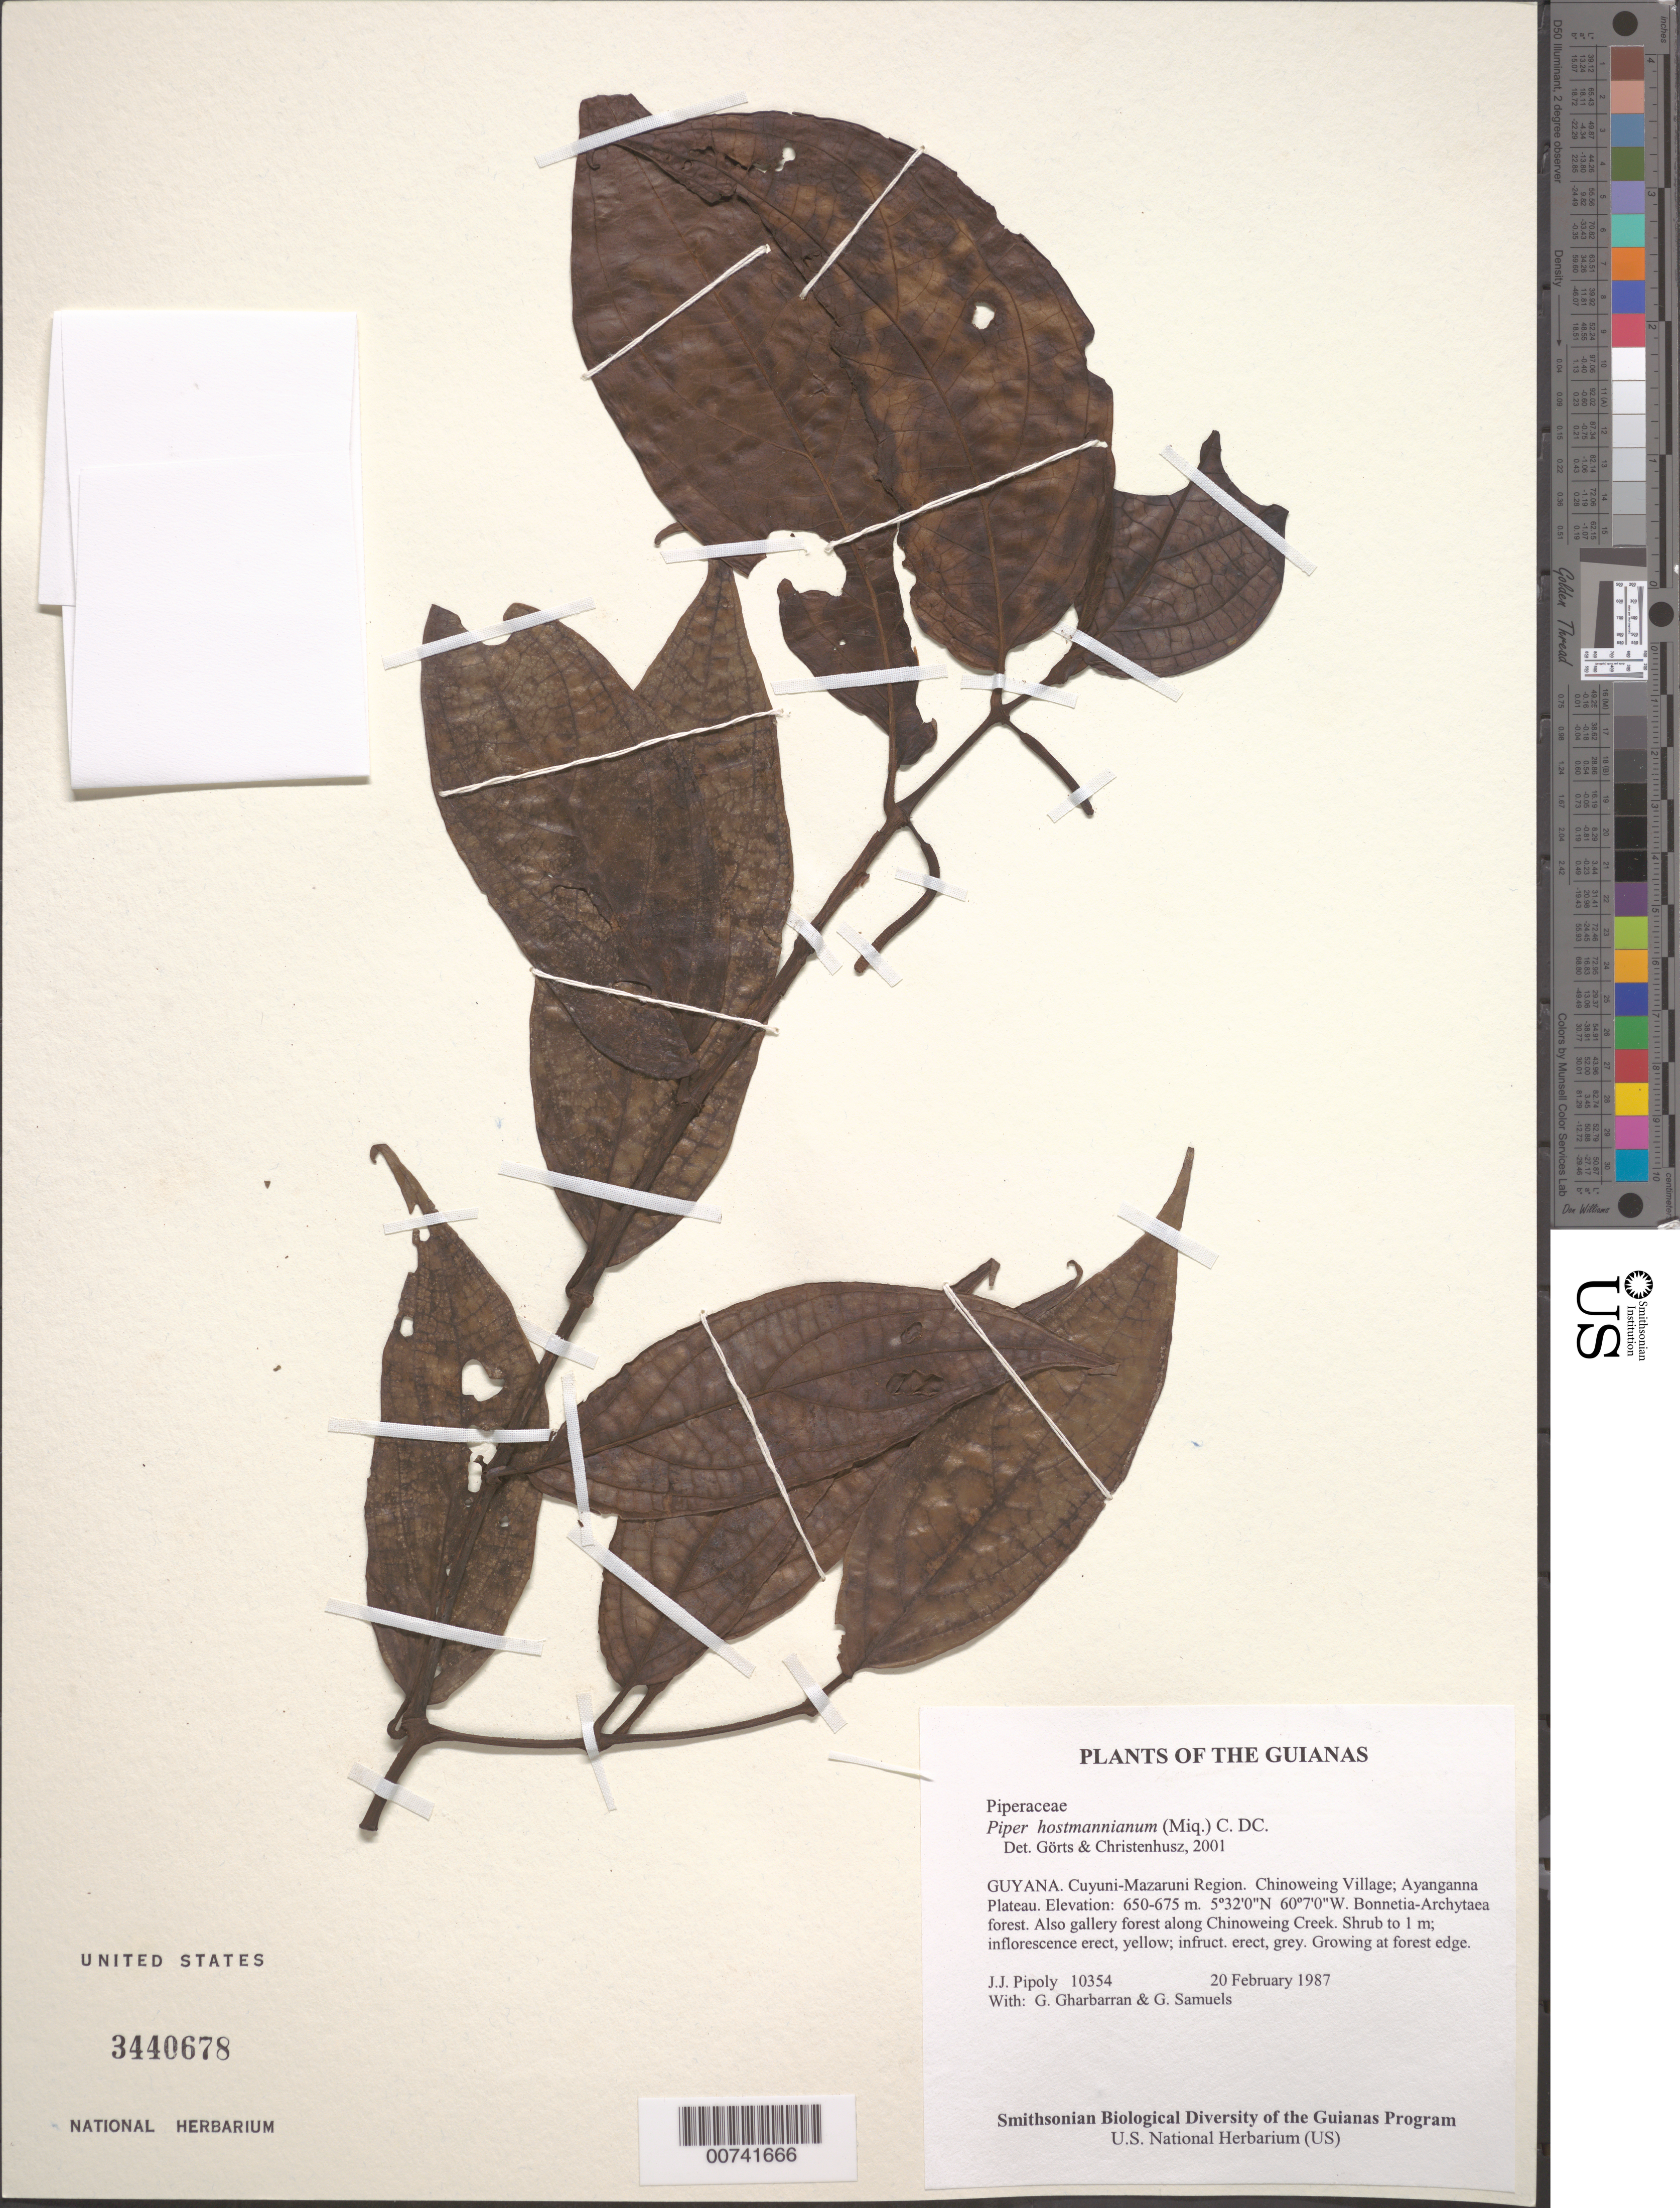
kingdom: Plantae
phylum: Tracheophyta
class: Magnoliopsida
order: Piperales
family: Piperaceae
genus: Piper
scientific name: Piper hostmannianum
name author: (Miq.) C. DC.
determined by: Görts-van Rijn, A. R.; Christenhusz, M. J.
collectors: J. J. Pipoly, G. Gharbarran & G. Samuels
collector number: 10354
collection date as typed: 20 February 1987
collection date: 1987-02-20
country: Guyana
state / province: Cuyuni-Mazaruni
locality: Chinoweing Village; Ayanganna Plateau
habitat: Bonnetia-Archytaea forest. Also gallery forest along Chinoweing Creek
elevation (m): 650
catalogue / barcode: US 3440678